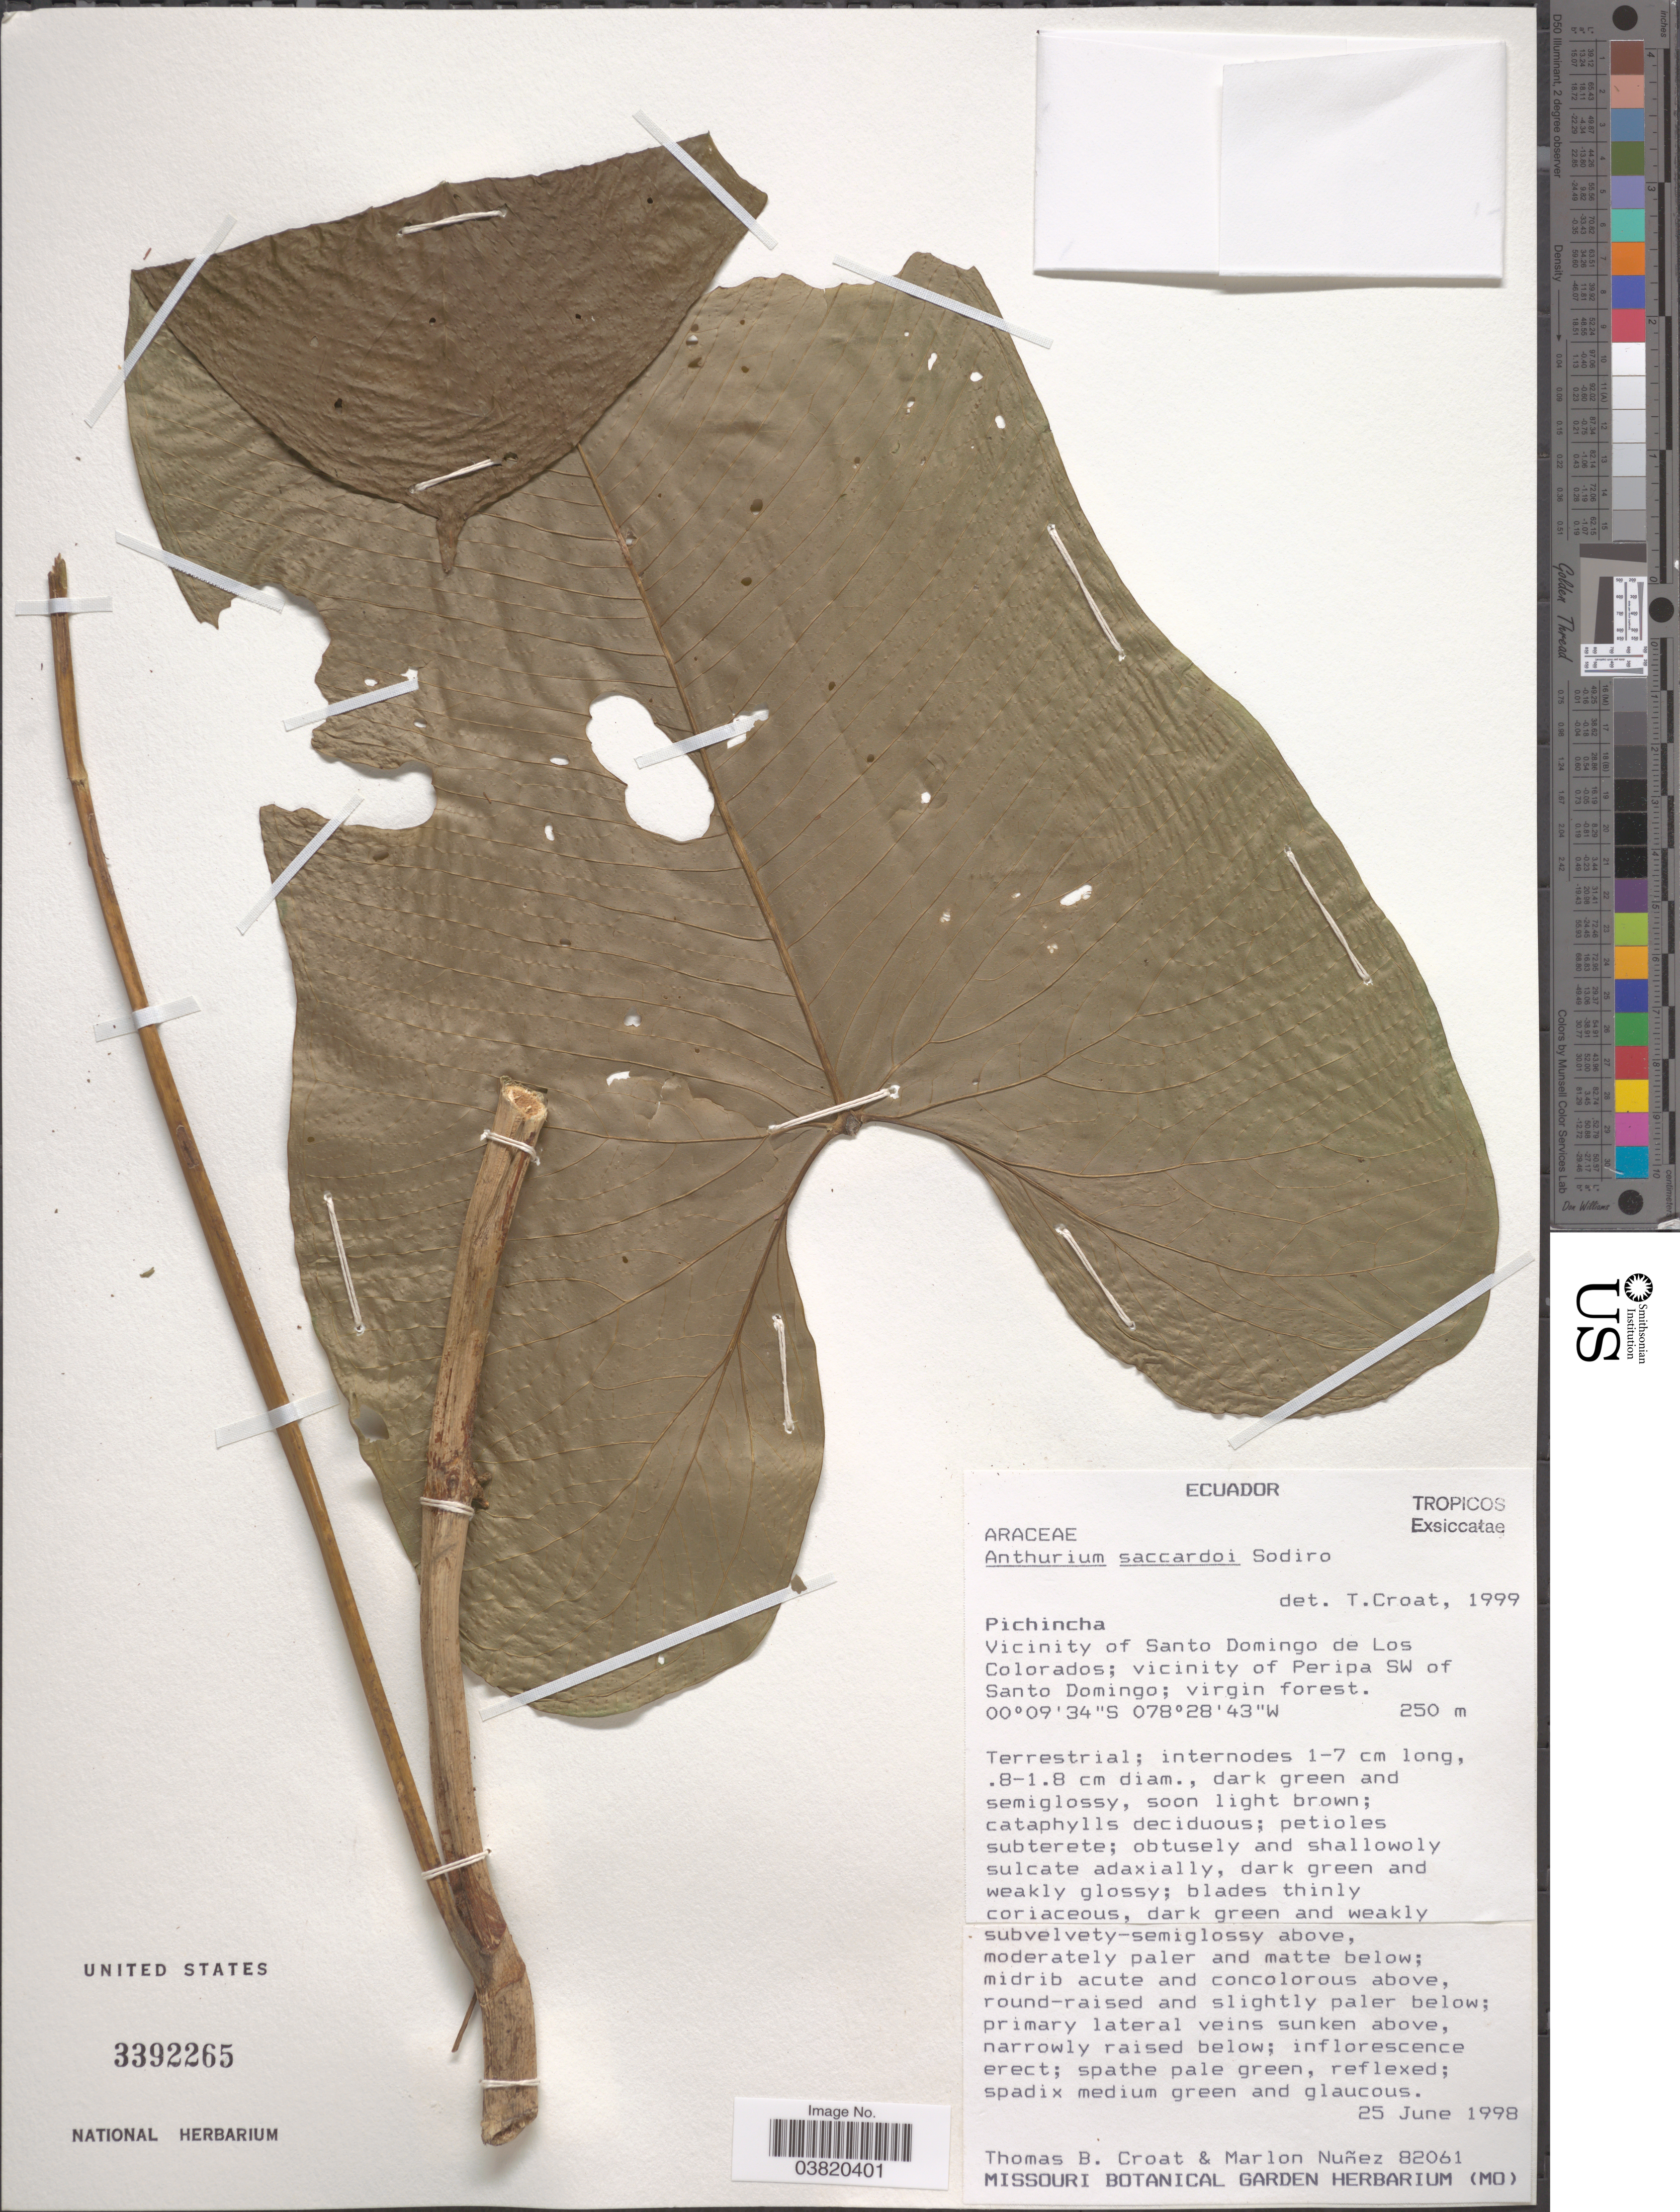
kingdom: Plantae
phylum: Tracheophyta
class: Liliopsida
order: Alismatales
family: Araceae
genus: Anthurium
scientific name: Anthurium saccardoi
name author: Sodiro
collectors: T. B. Croat & M. Núñez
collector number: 82061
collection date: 1998-06-25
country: Ecuador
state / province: Pichincha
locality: Vicinity of Santo Domingo de Los Colorados; vicinity of Peripa SW of Santo Domingo.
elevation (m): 250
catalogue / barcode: US 3392265